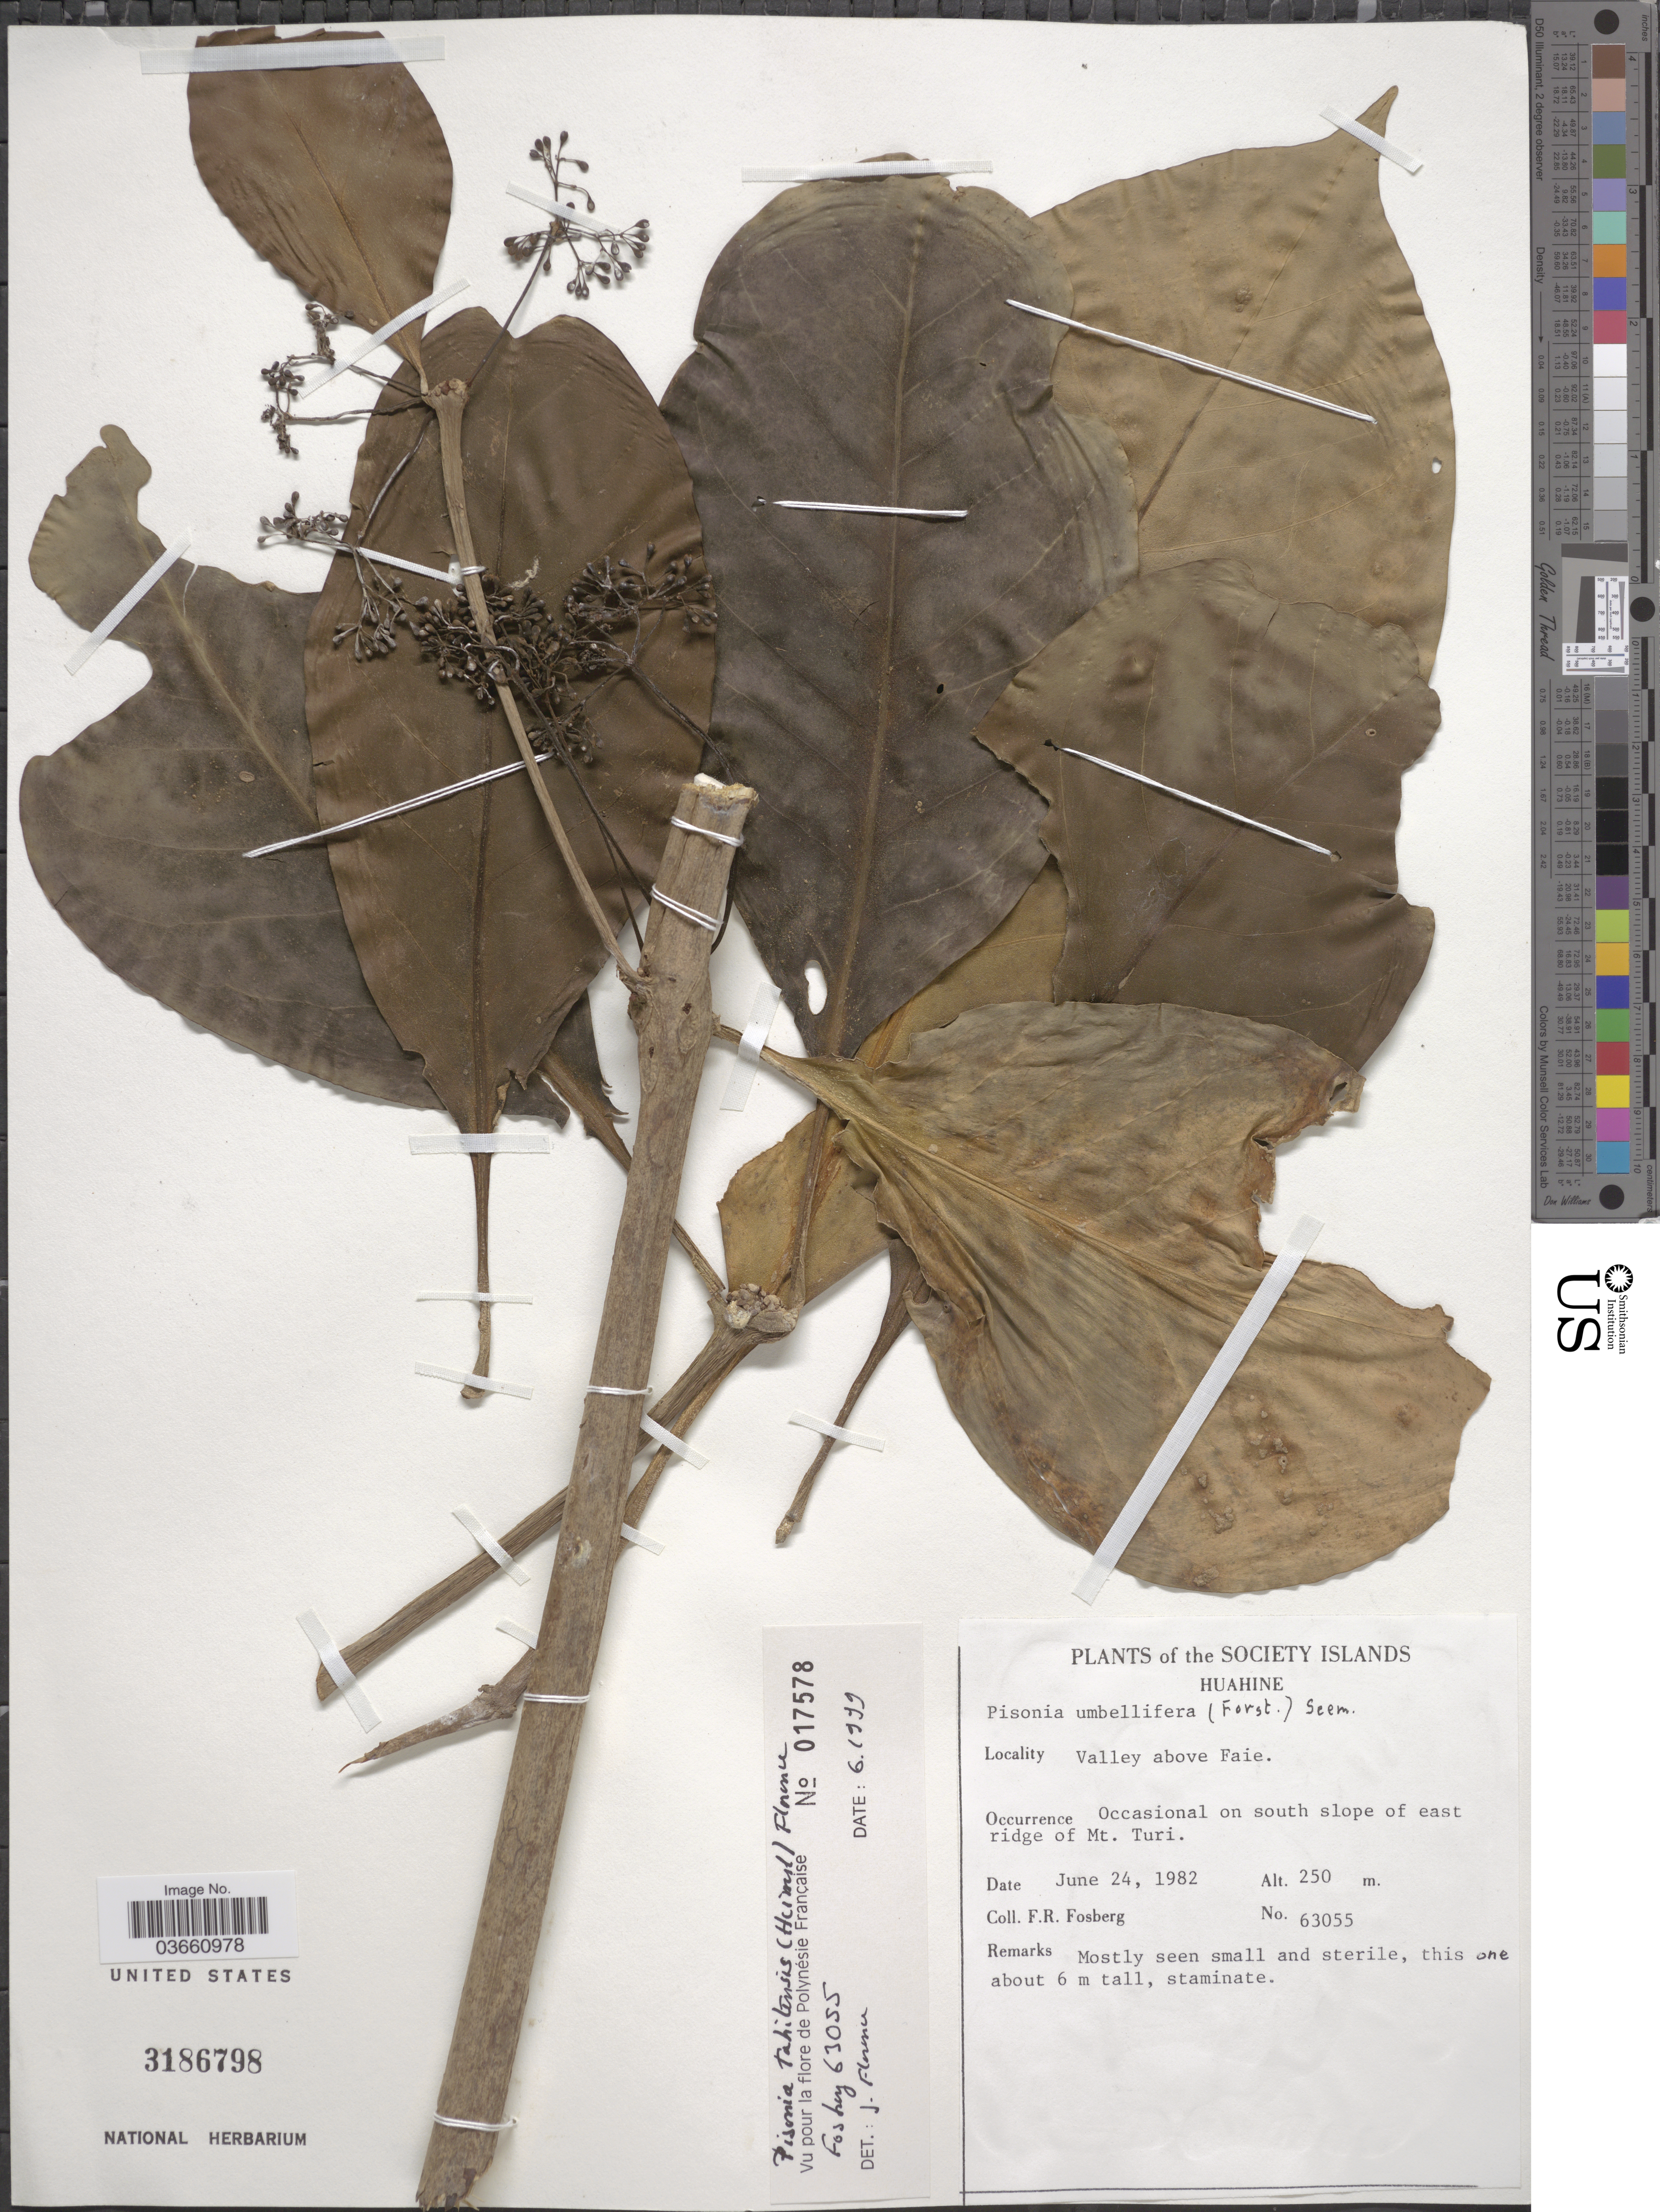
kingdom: Plantae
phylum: Tracheophyta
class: Magnoliopsida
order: Caryophyllales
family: Nyctaginaceae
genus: Ceodes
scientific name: Ceodes taitensis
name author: (Heimerl) Rossetto & Caraballo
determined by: Wagner, W. L., (BOT), Smithsonian Institution - National Museum of Natural History (UNITED STATES)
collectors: F. R. Fosberg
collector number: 63055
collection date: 1982-06-24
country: French Polynesia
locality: Society Islands, Huahine. Valley above Faie. South slope of east ridge of Mt. Turi.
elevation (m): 250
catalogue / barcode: US 3186798